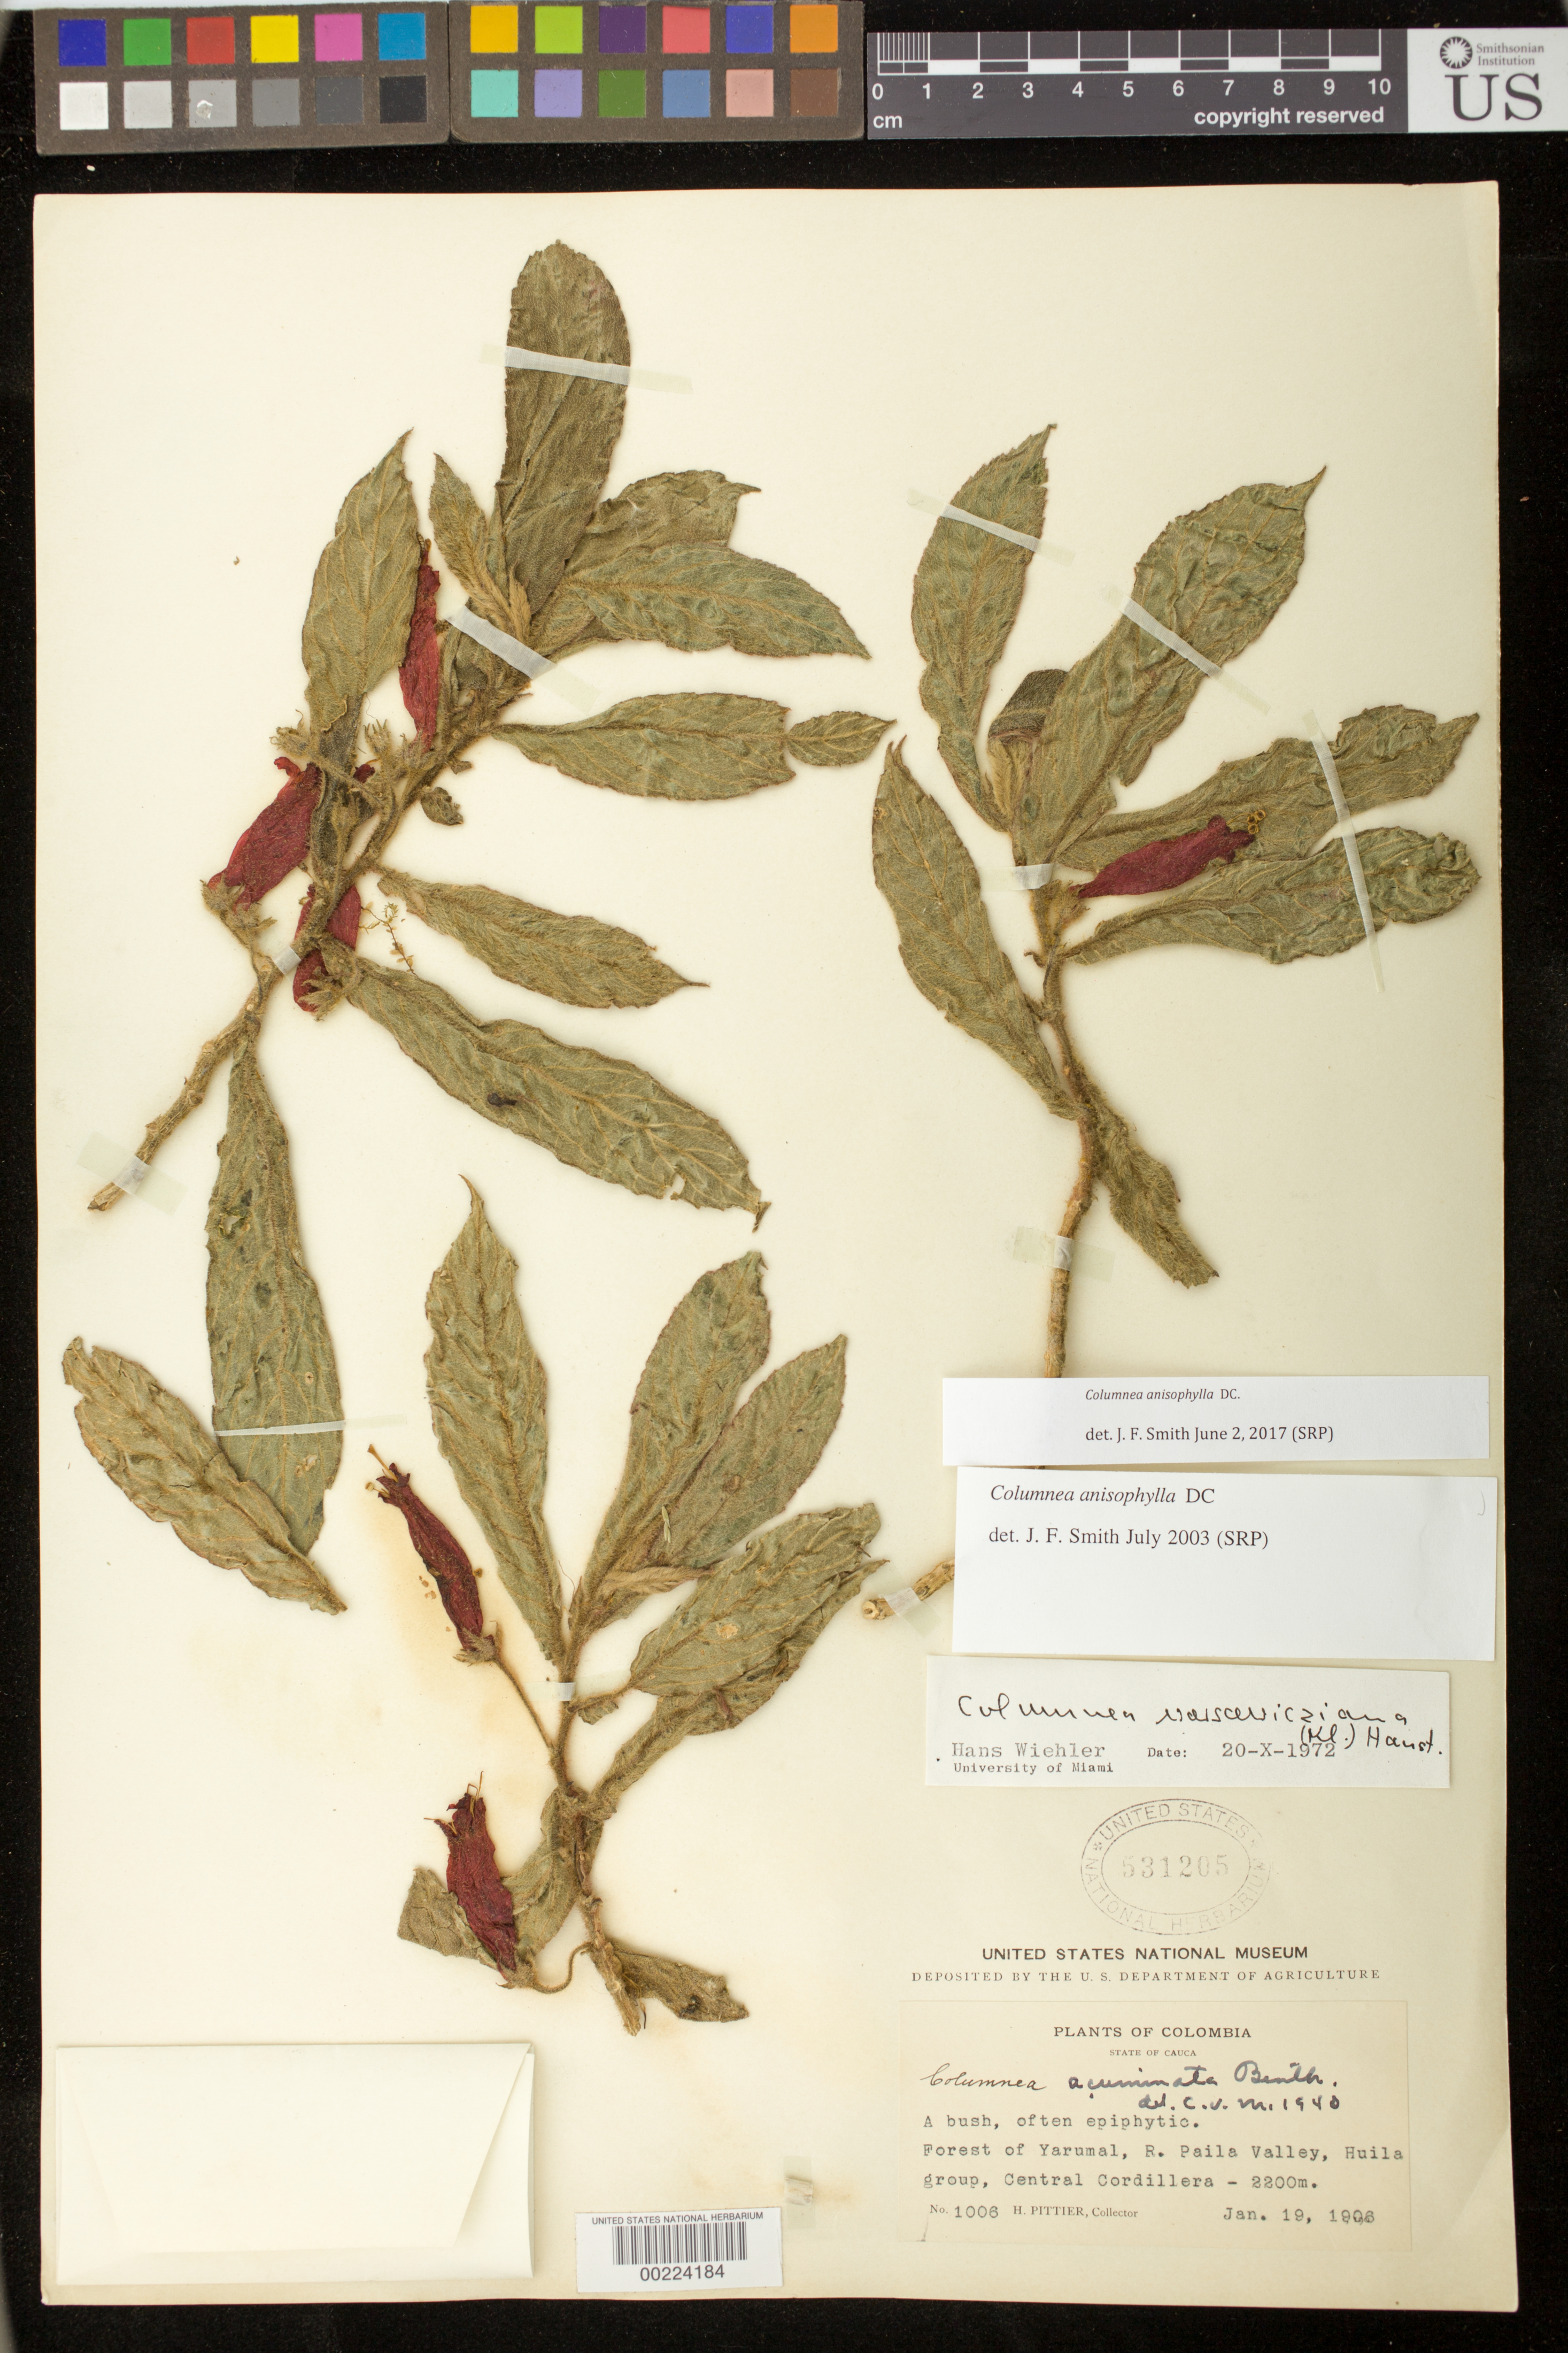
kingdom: Plantae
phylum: Tracheophyta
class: Magnoliopsida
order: Lamiales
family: Gesneriaceae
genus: Columnea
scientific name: Columnea anisophylla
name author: DC.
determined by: Smith, J. F.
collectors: H. F. Pittier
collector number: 1006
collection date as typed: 19 Jan 1906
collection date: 1906-01-19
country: Colombia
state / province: Cauca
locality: Forest of Yarumal, R Paila valley, Huila group, Central Cordillera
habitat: Forest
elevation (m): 2200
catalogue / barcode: US 531205